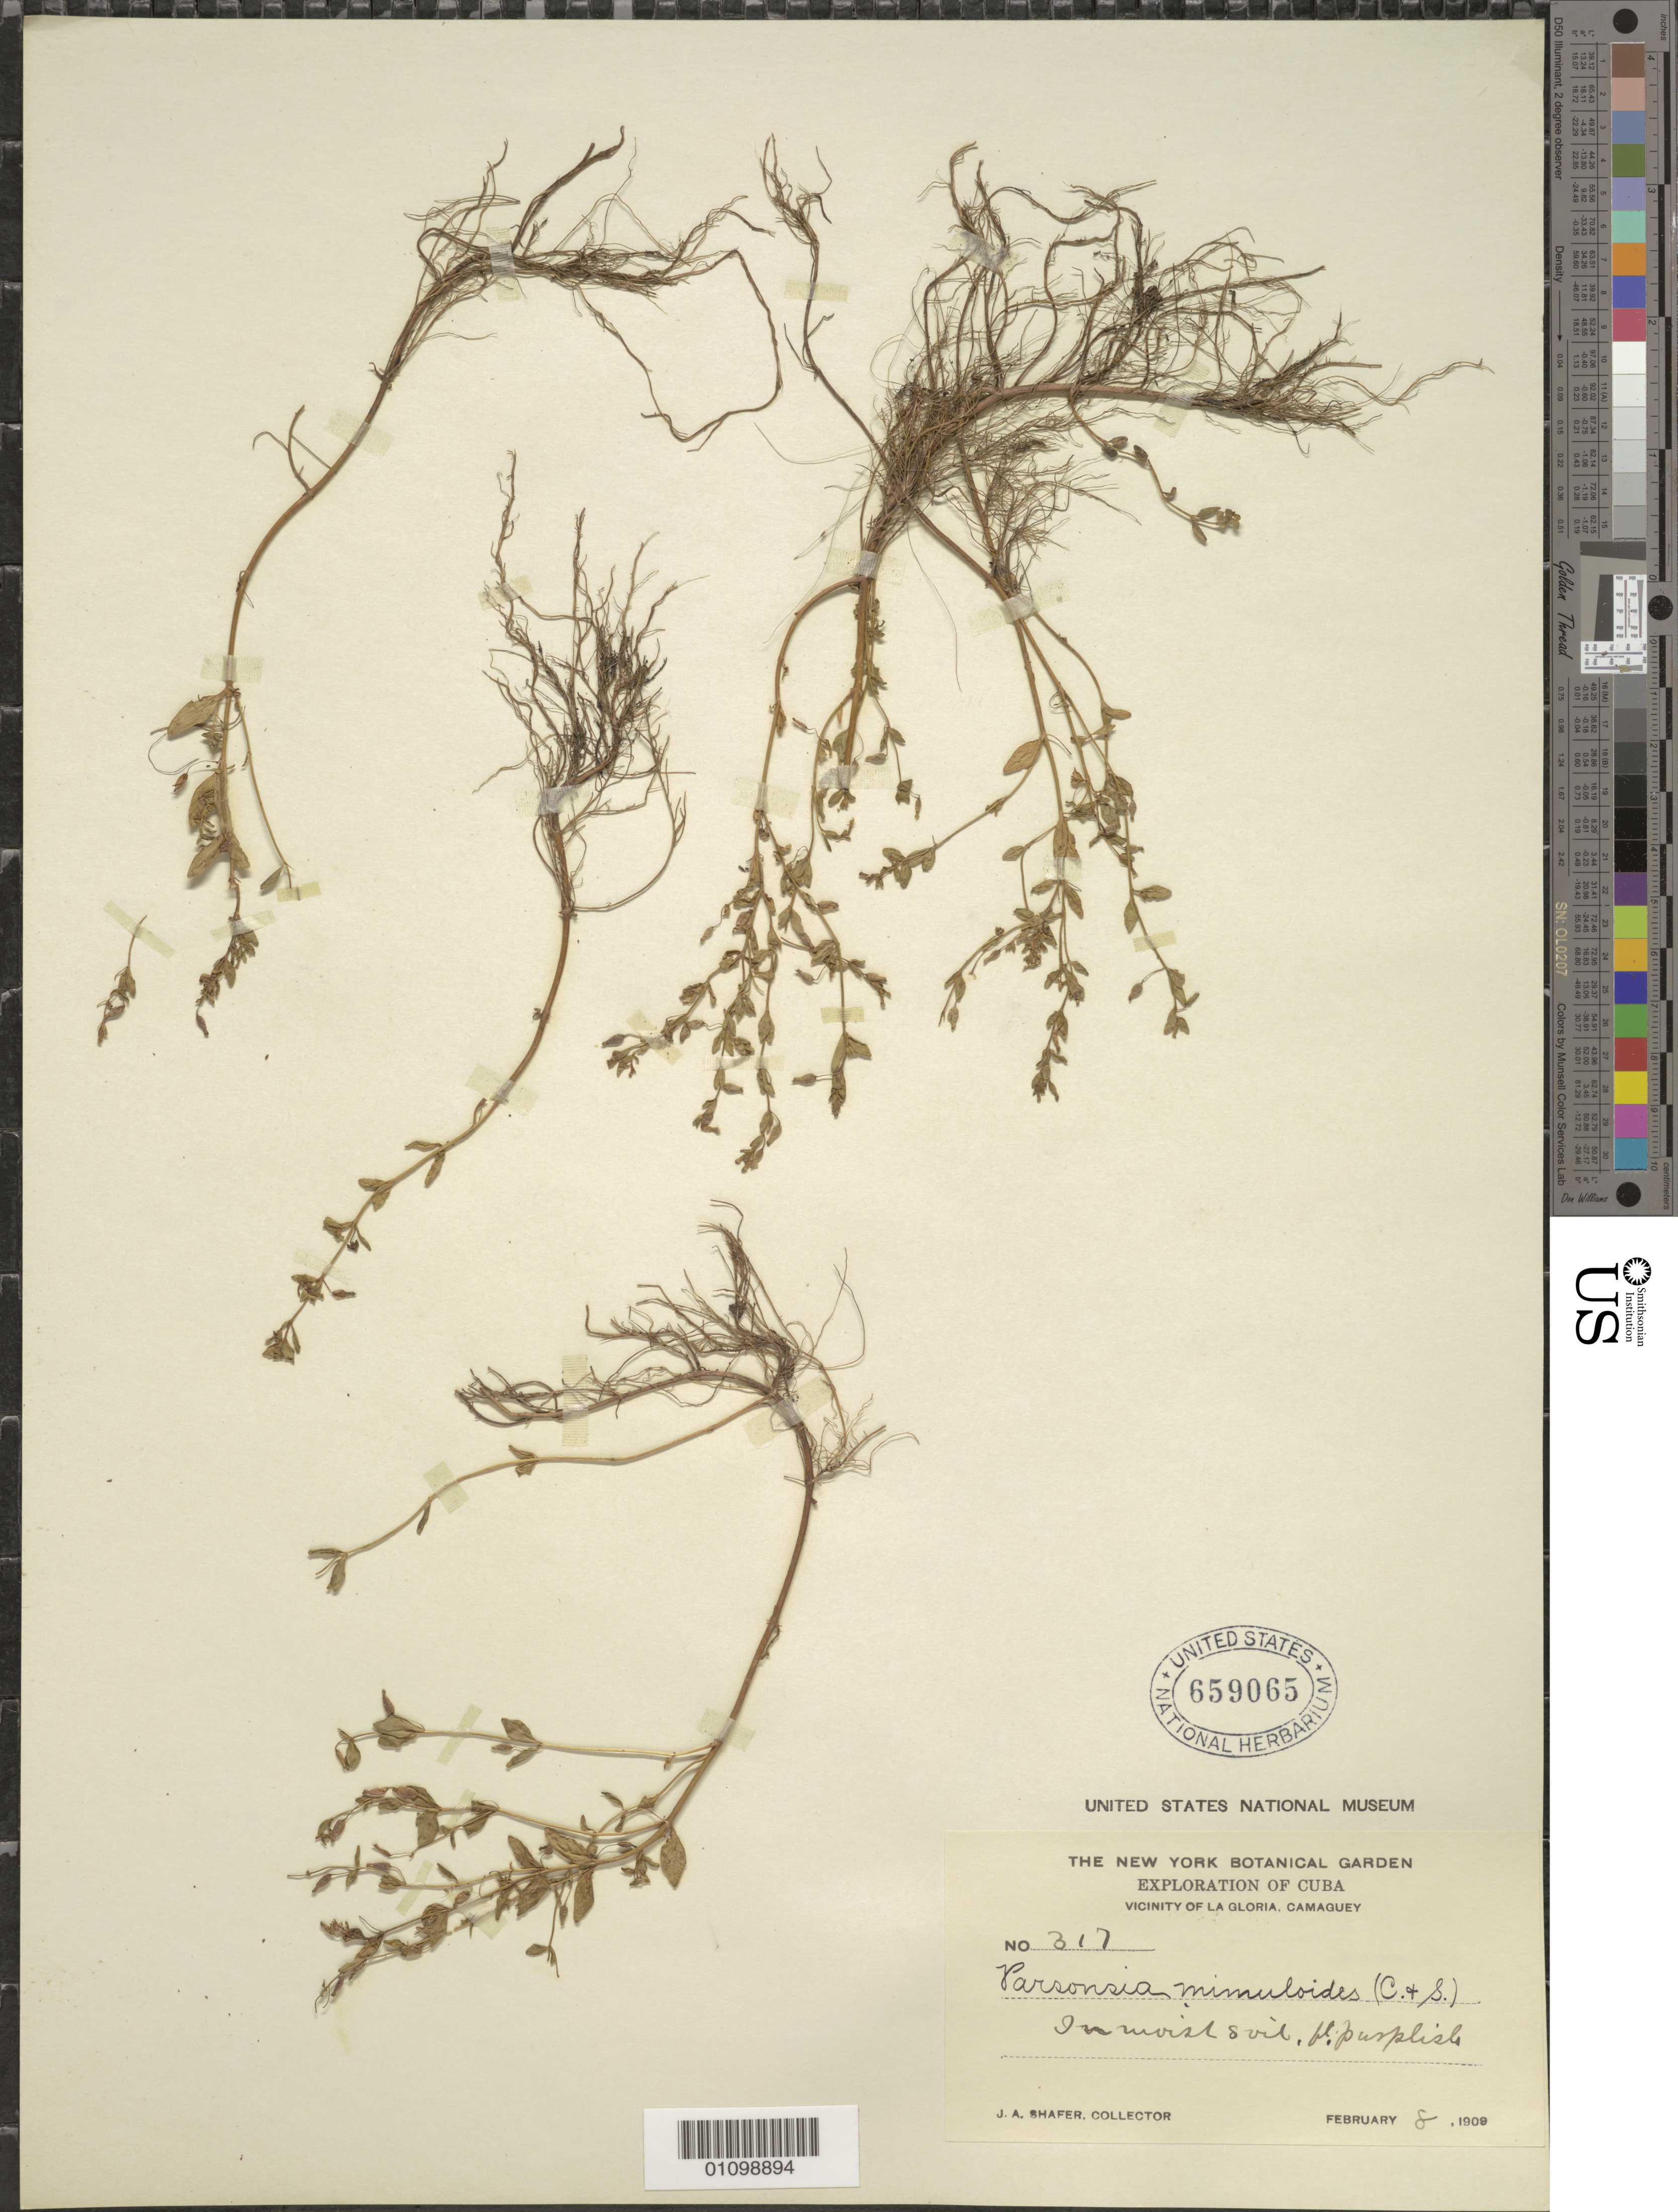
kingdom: Plantae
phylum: Tracheophyta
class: Magnoliopsida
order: Myrtales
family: Lythraceae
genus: Cuphea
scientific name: Cuphea mimuloides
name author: Cham. & Schltdl.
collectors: J. A. Shafer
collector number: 317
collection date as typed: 08 Feb 1909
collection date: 1909-02-08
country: Cuba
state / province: Camagüey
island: Cuba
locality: Vicinity of La Gloria In moist soil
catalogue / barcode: US 659065